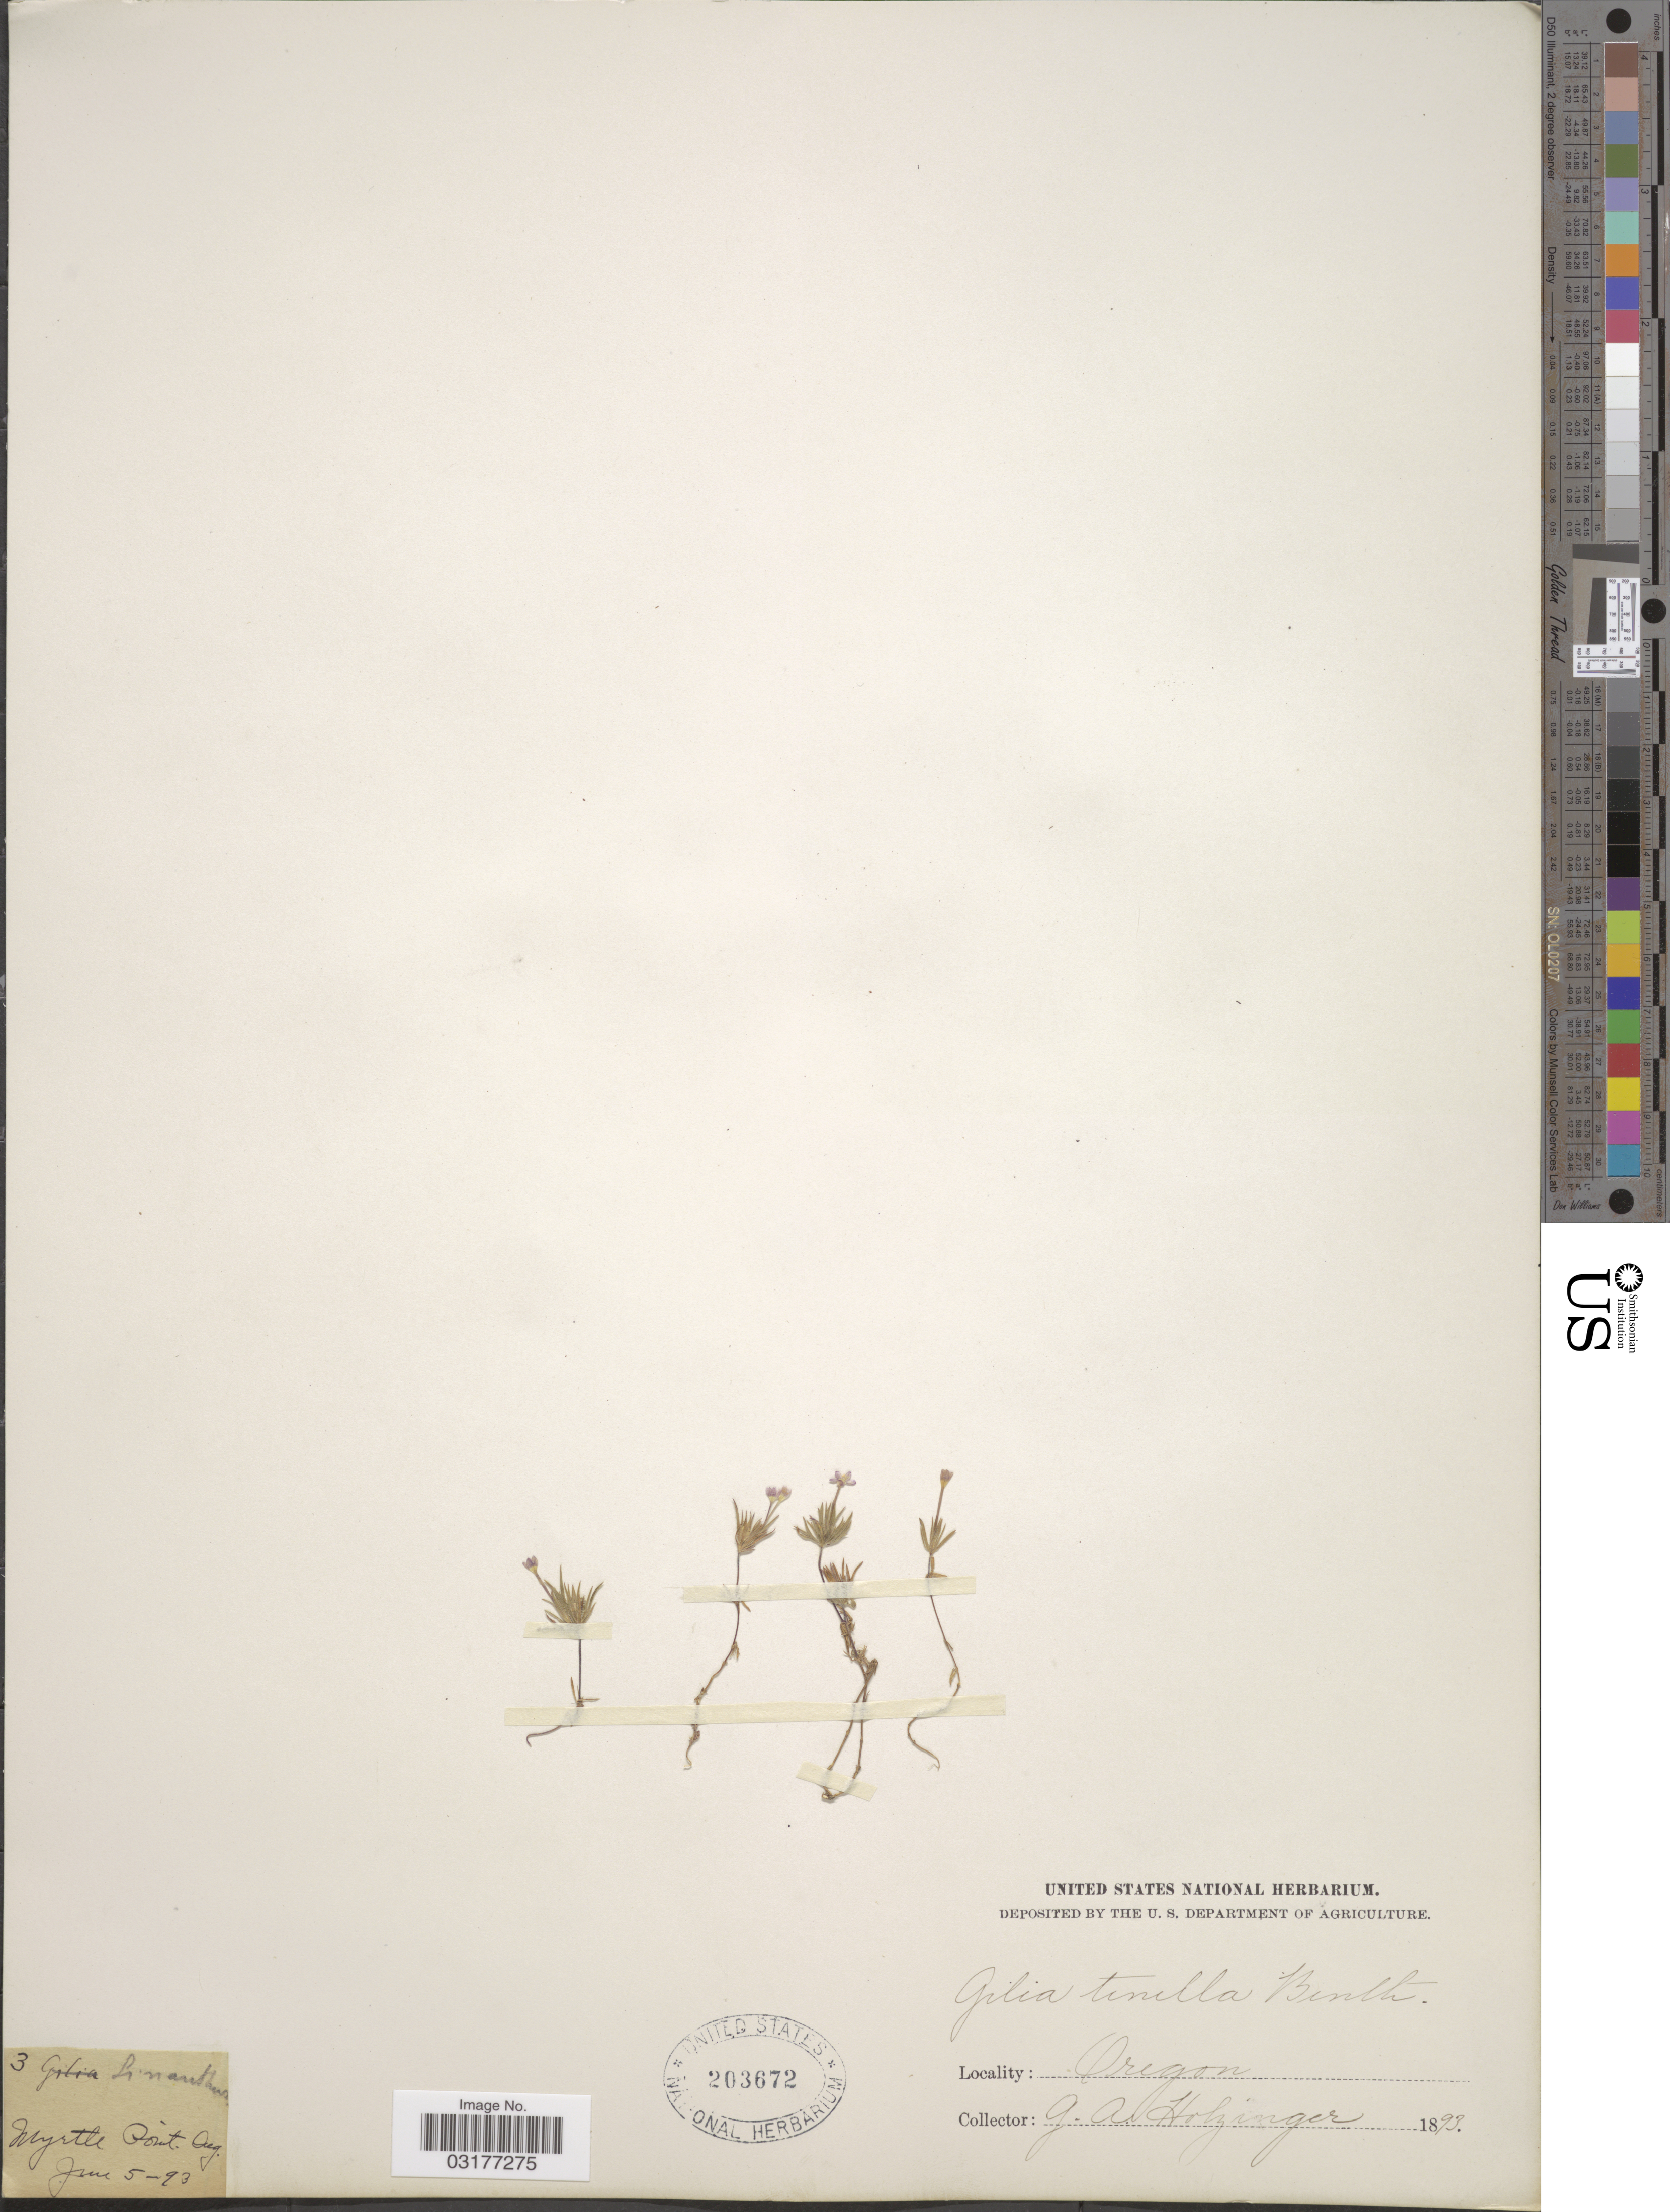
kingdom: Plantae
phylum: Tracheophyta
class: Magnoliopsida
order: Ericales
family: Polemoniaceae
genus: Leptosiphon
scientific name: Leptosiphon bicolor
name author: Nutt.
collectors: G. A. Holzinger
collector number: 3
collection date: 1893-06-05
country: United States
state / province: Oregon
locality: Myrtte Pointe. Oreg.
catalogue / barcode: US 203672